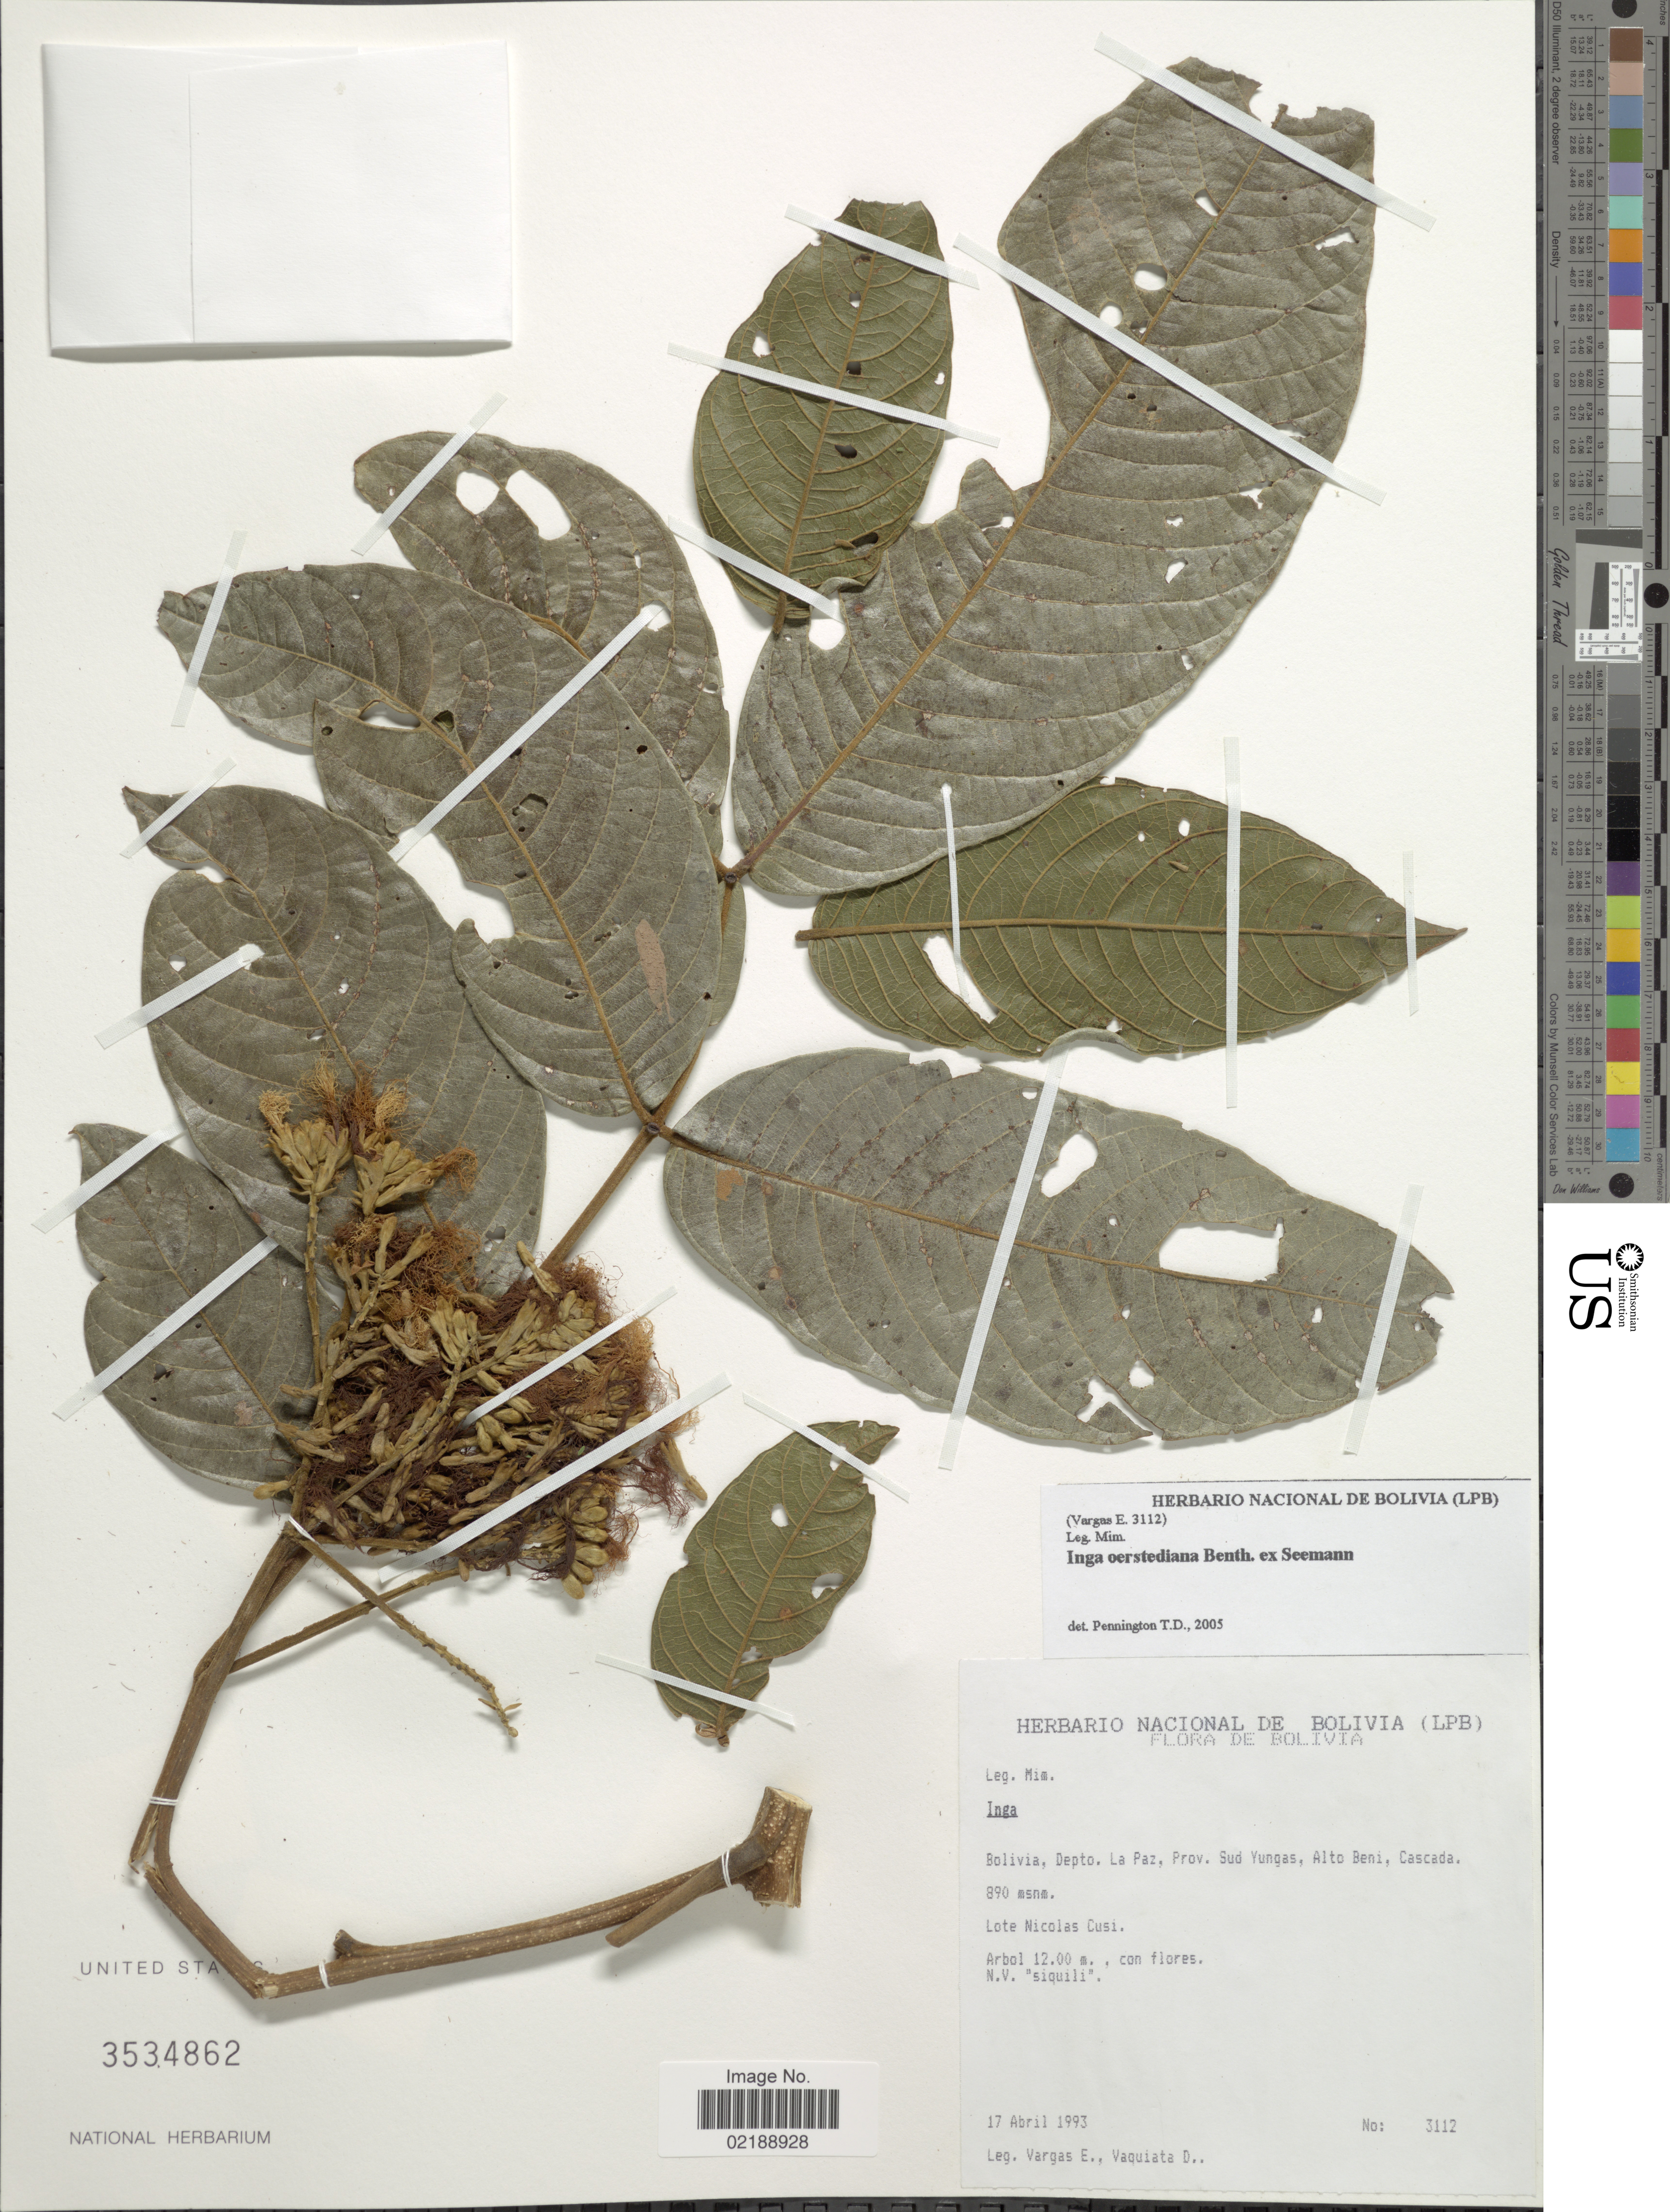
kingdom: Plantae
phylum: Tracheophyta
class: Magnoliopsida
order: Fabales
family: Fabaceae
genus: Inga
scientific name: Inga oerstediana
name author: Benth.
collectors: E. Vargas & D. Vaquiata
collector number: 3112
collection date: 1993-04-17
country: Bolivia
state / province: La Paz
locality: Depto La Paz, Prov. Sud Yungas, Alto Beni, Cascada, Lote Nicolas Cusi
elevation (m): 890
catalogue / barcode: US 3534862